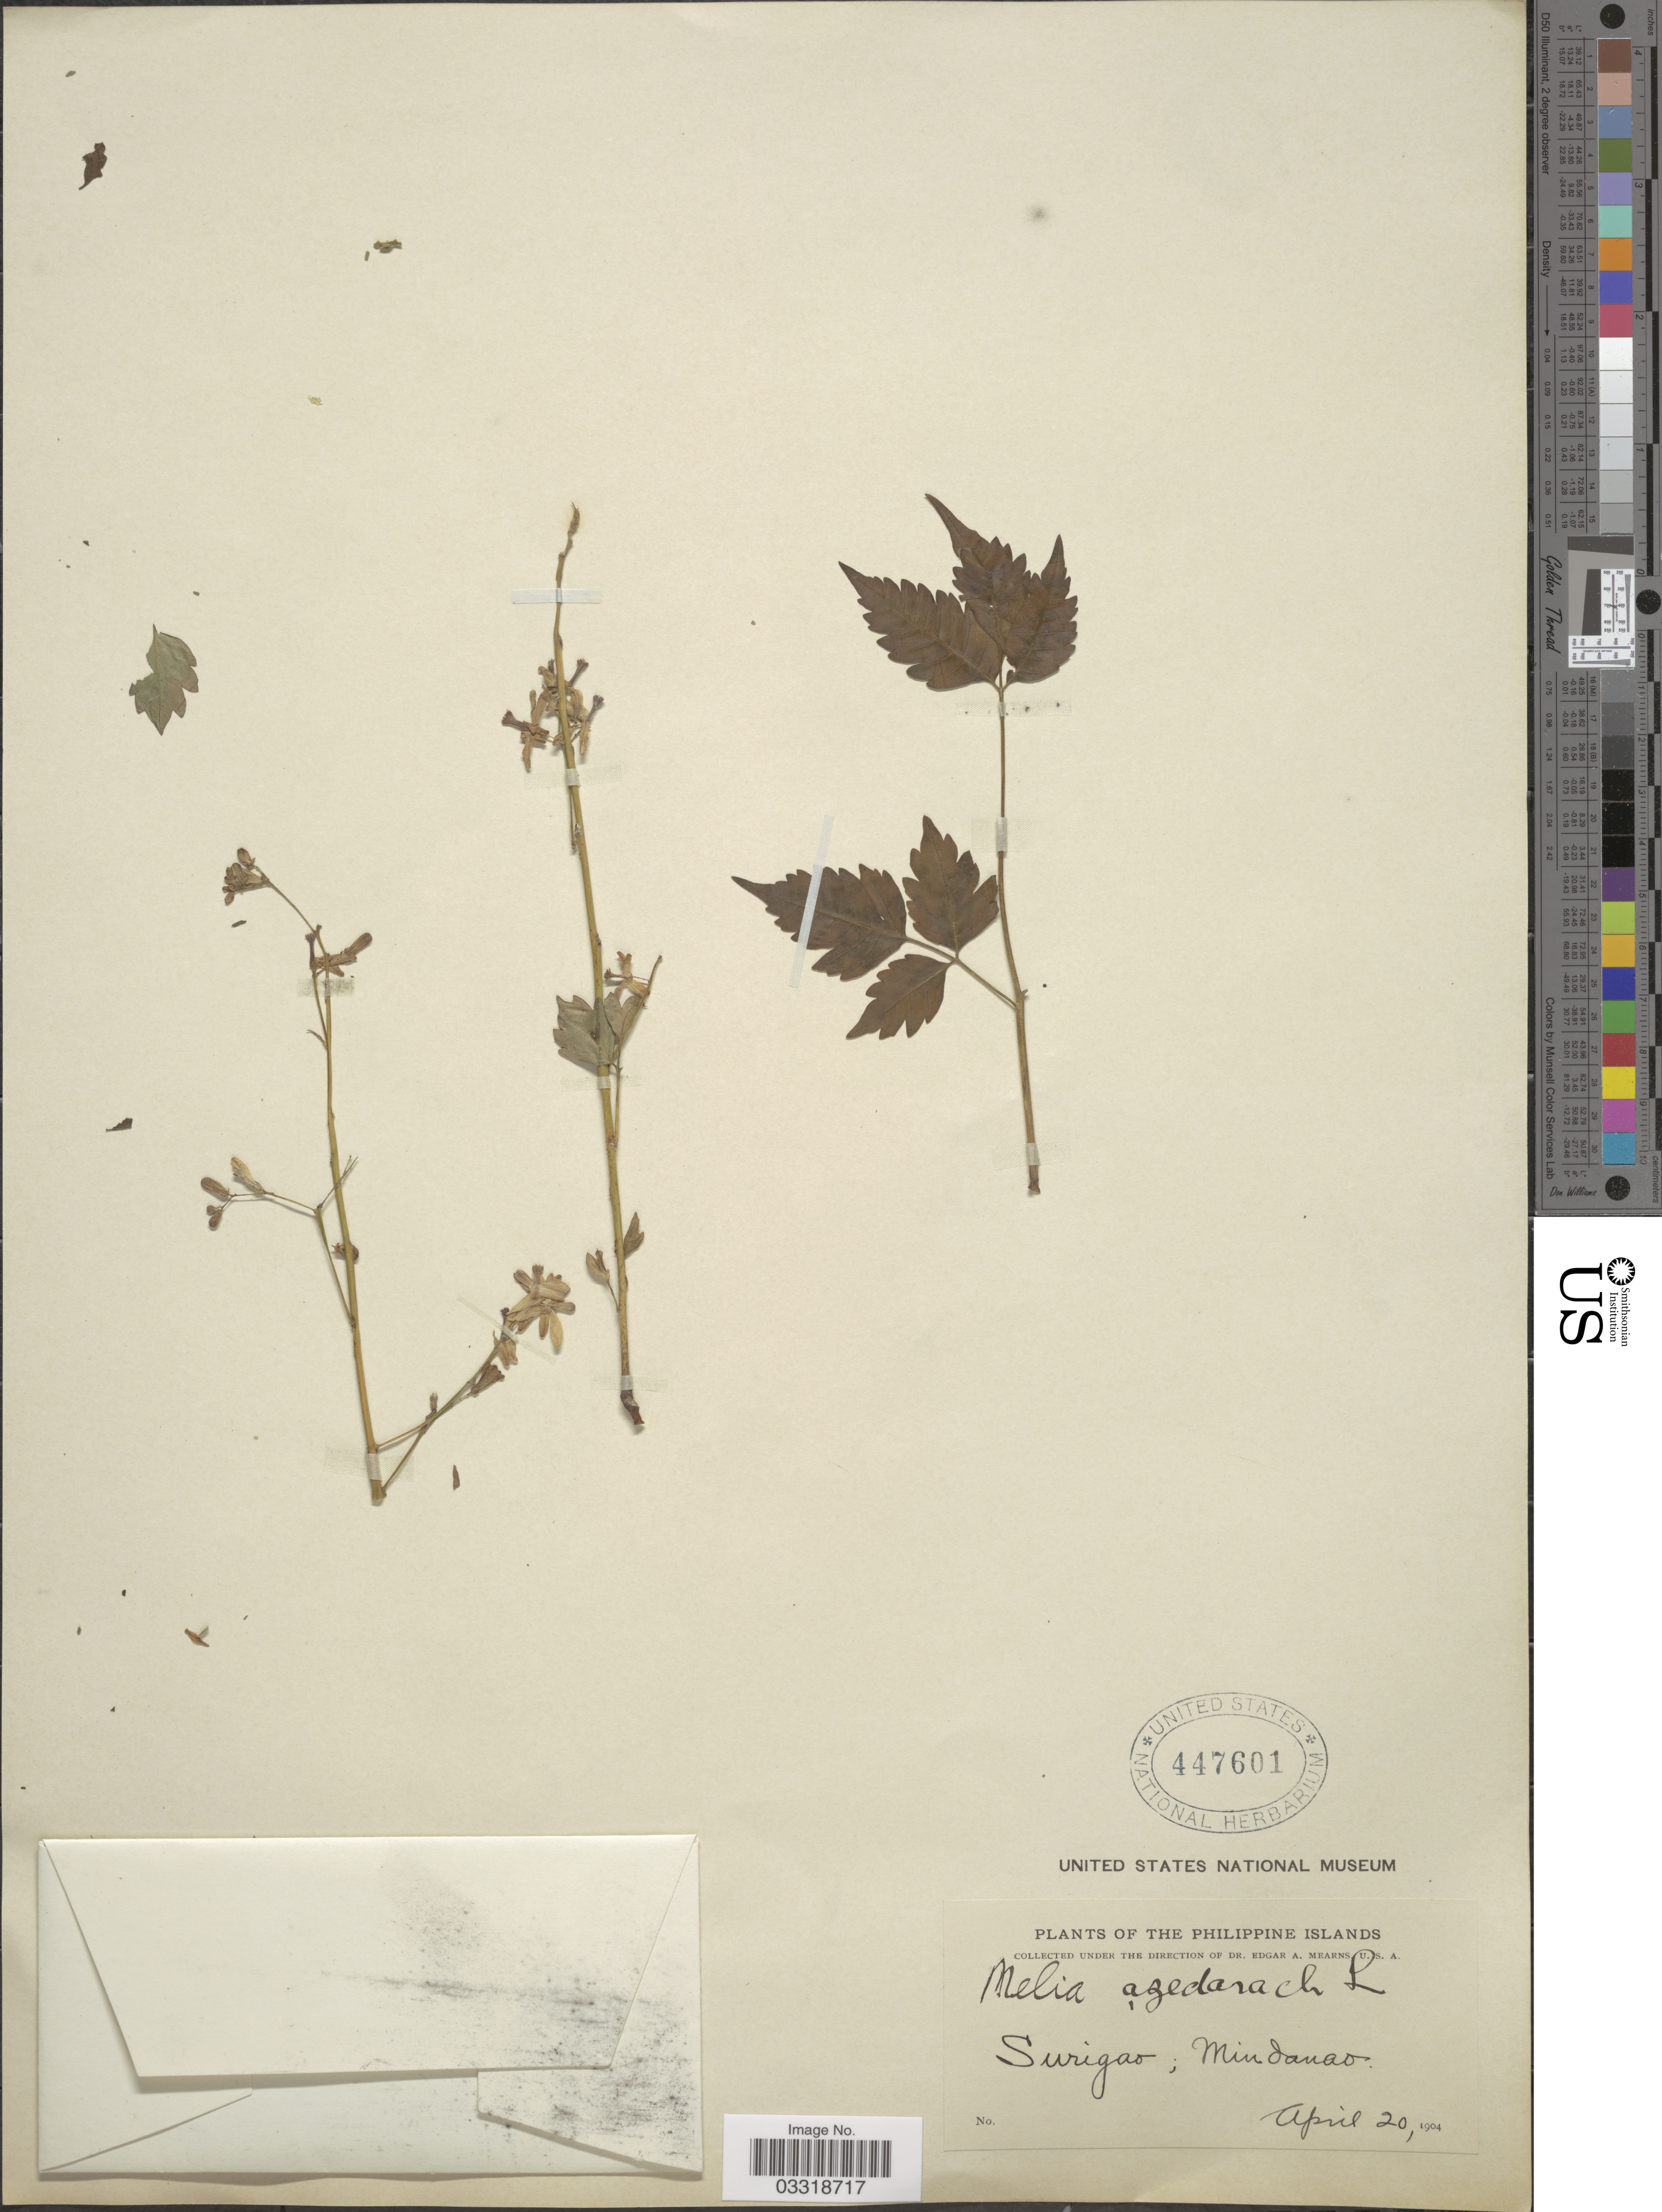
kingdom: Plantae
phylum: Tracheophyta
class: Magnoliopsida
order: Sapindales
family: Meliaceae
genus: Melia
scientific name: Melia azedarach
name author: L.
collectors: E. A. Mearns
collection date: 1904-04-20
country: Philippines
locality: The Philippine Islands. Surigao; Mindanao.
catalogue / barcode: US 447601